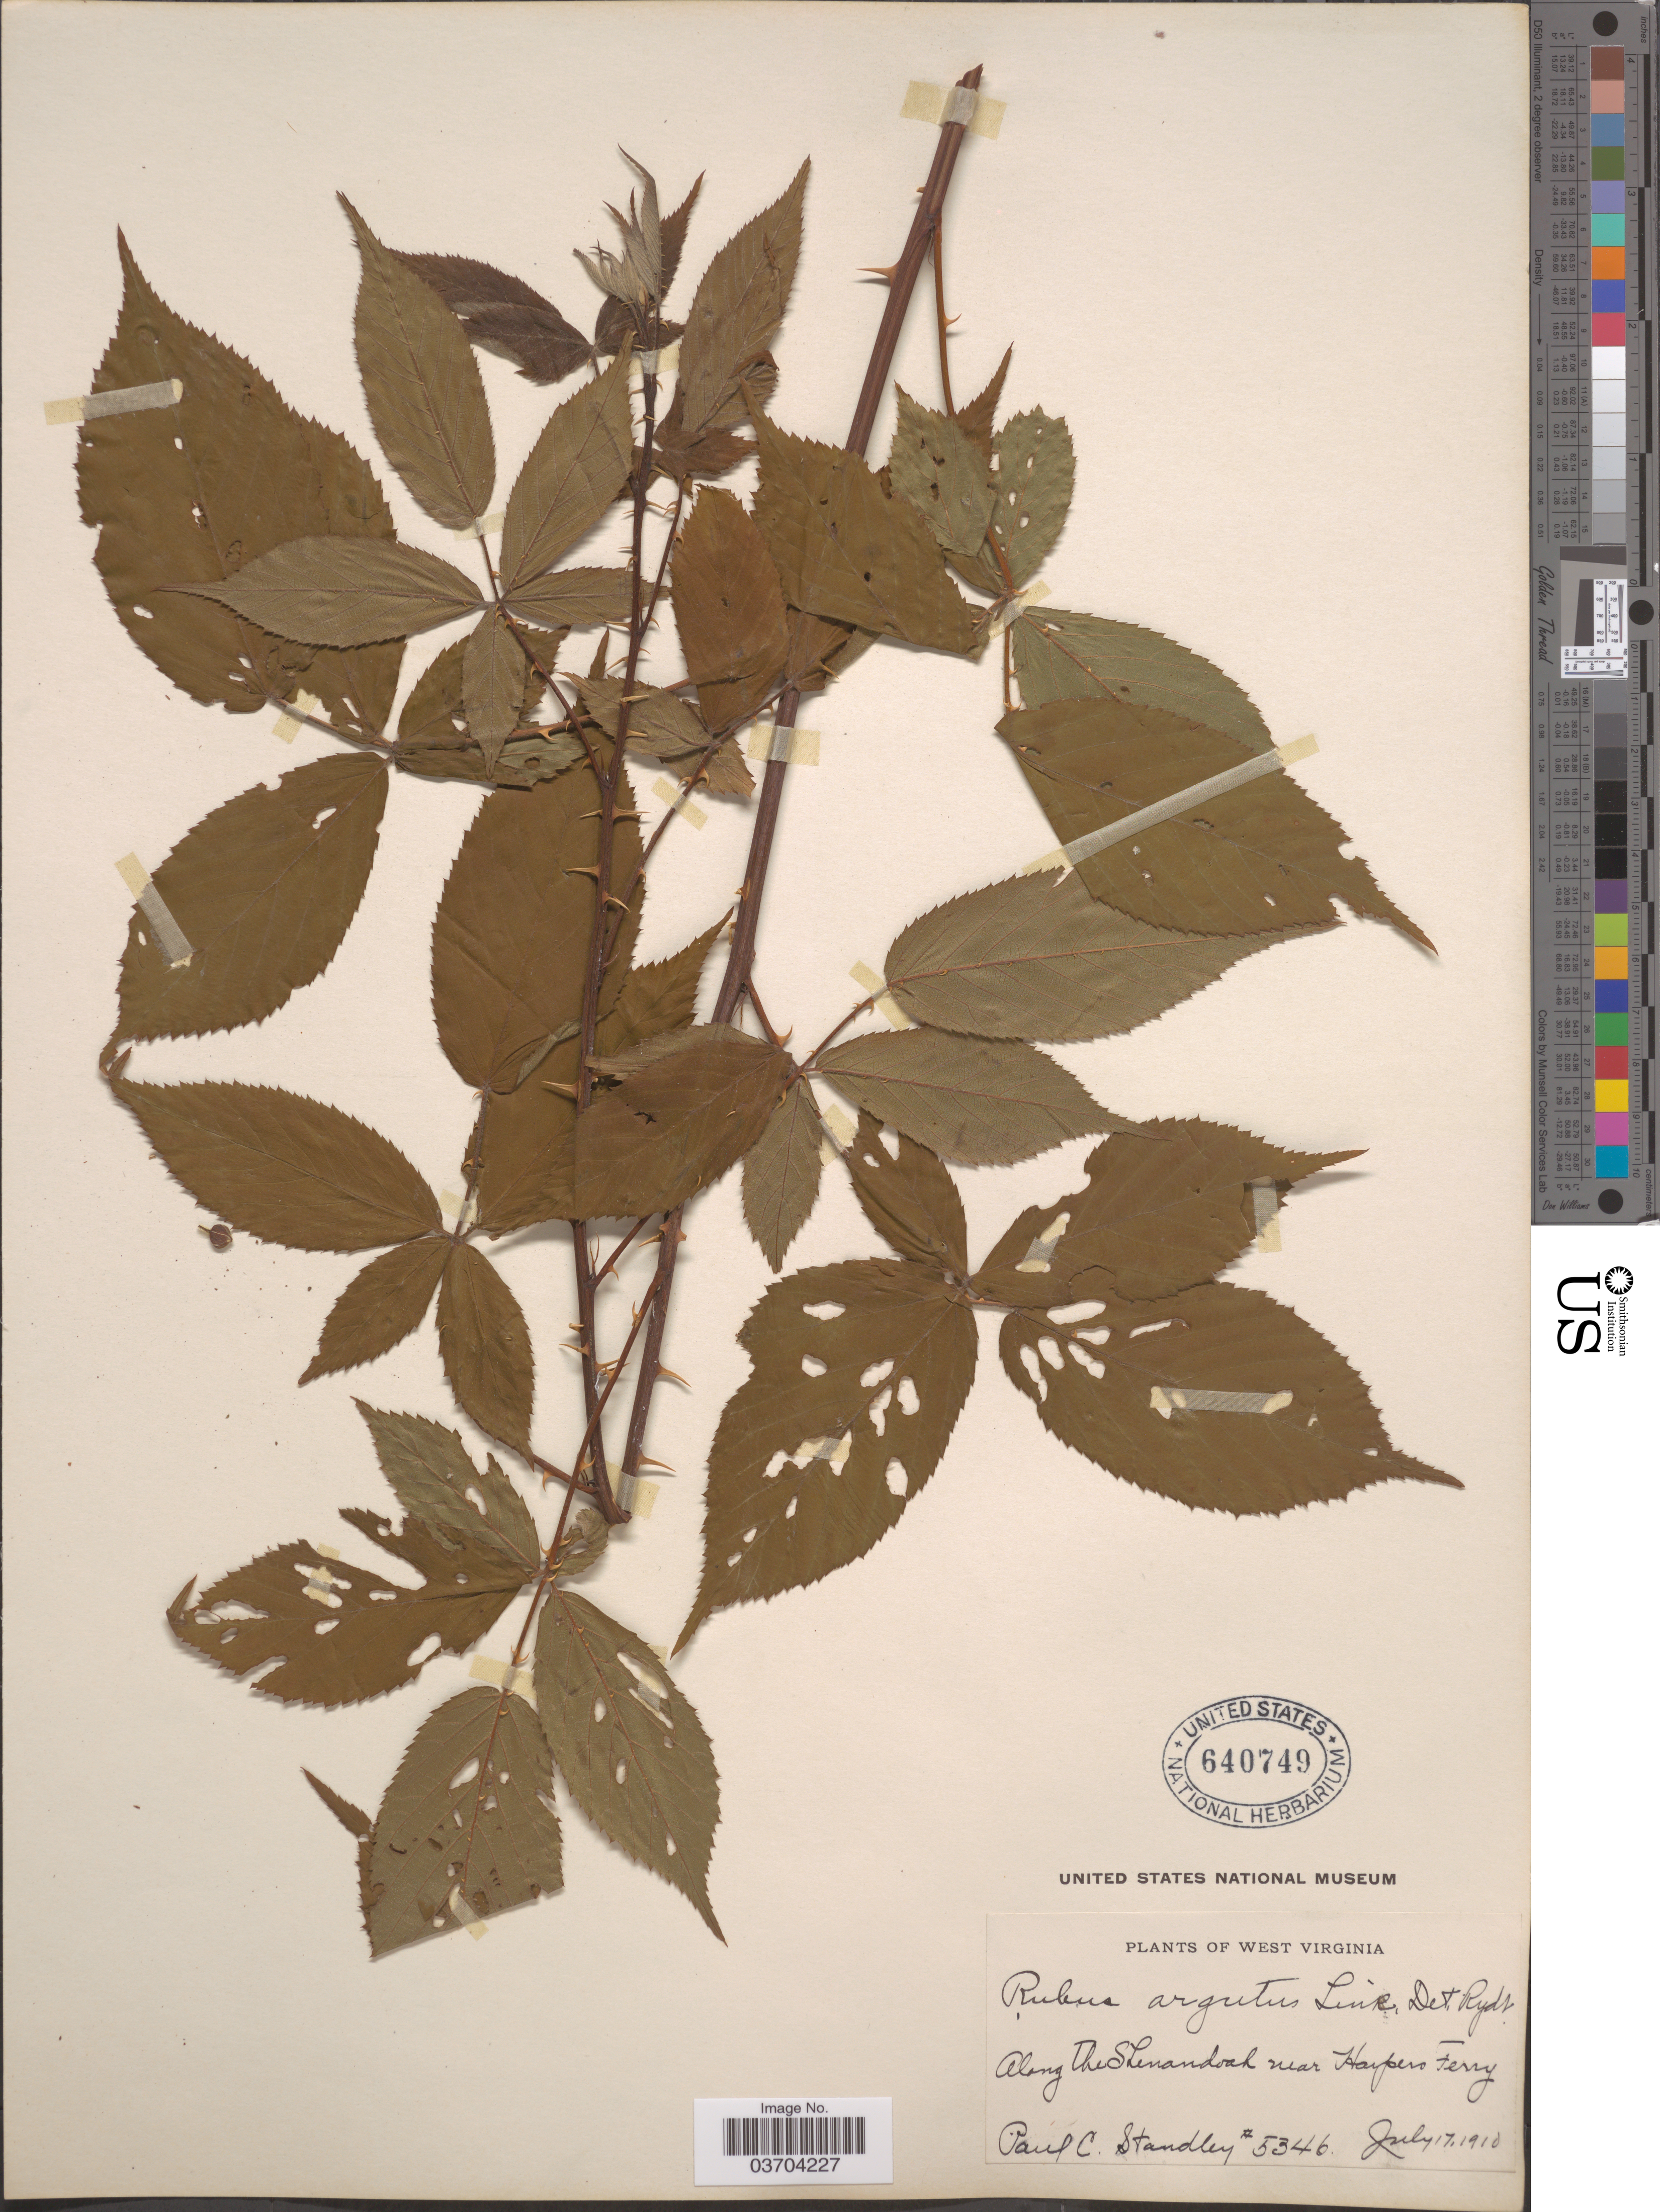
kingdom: Plantae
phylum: Tracheophyta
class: Magnoliopsida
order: Rosales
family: Rosaceae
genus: Rubus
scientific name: Rubus argutus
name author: Link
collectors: P. C. Standley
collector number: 5346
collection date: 1910-07-17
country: United States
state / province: West Virginia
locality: Along The Shenandoah near Harpers Ferry.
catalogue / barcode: US 640749